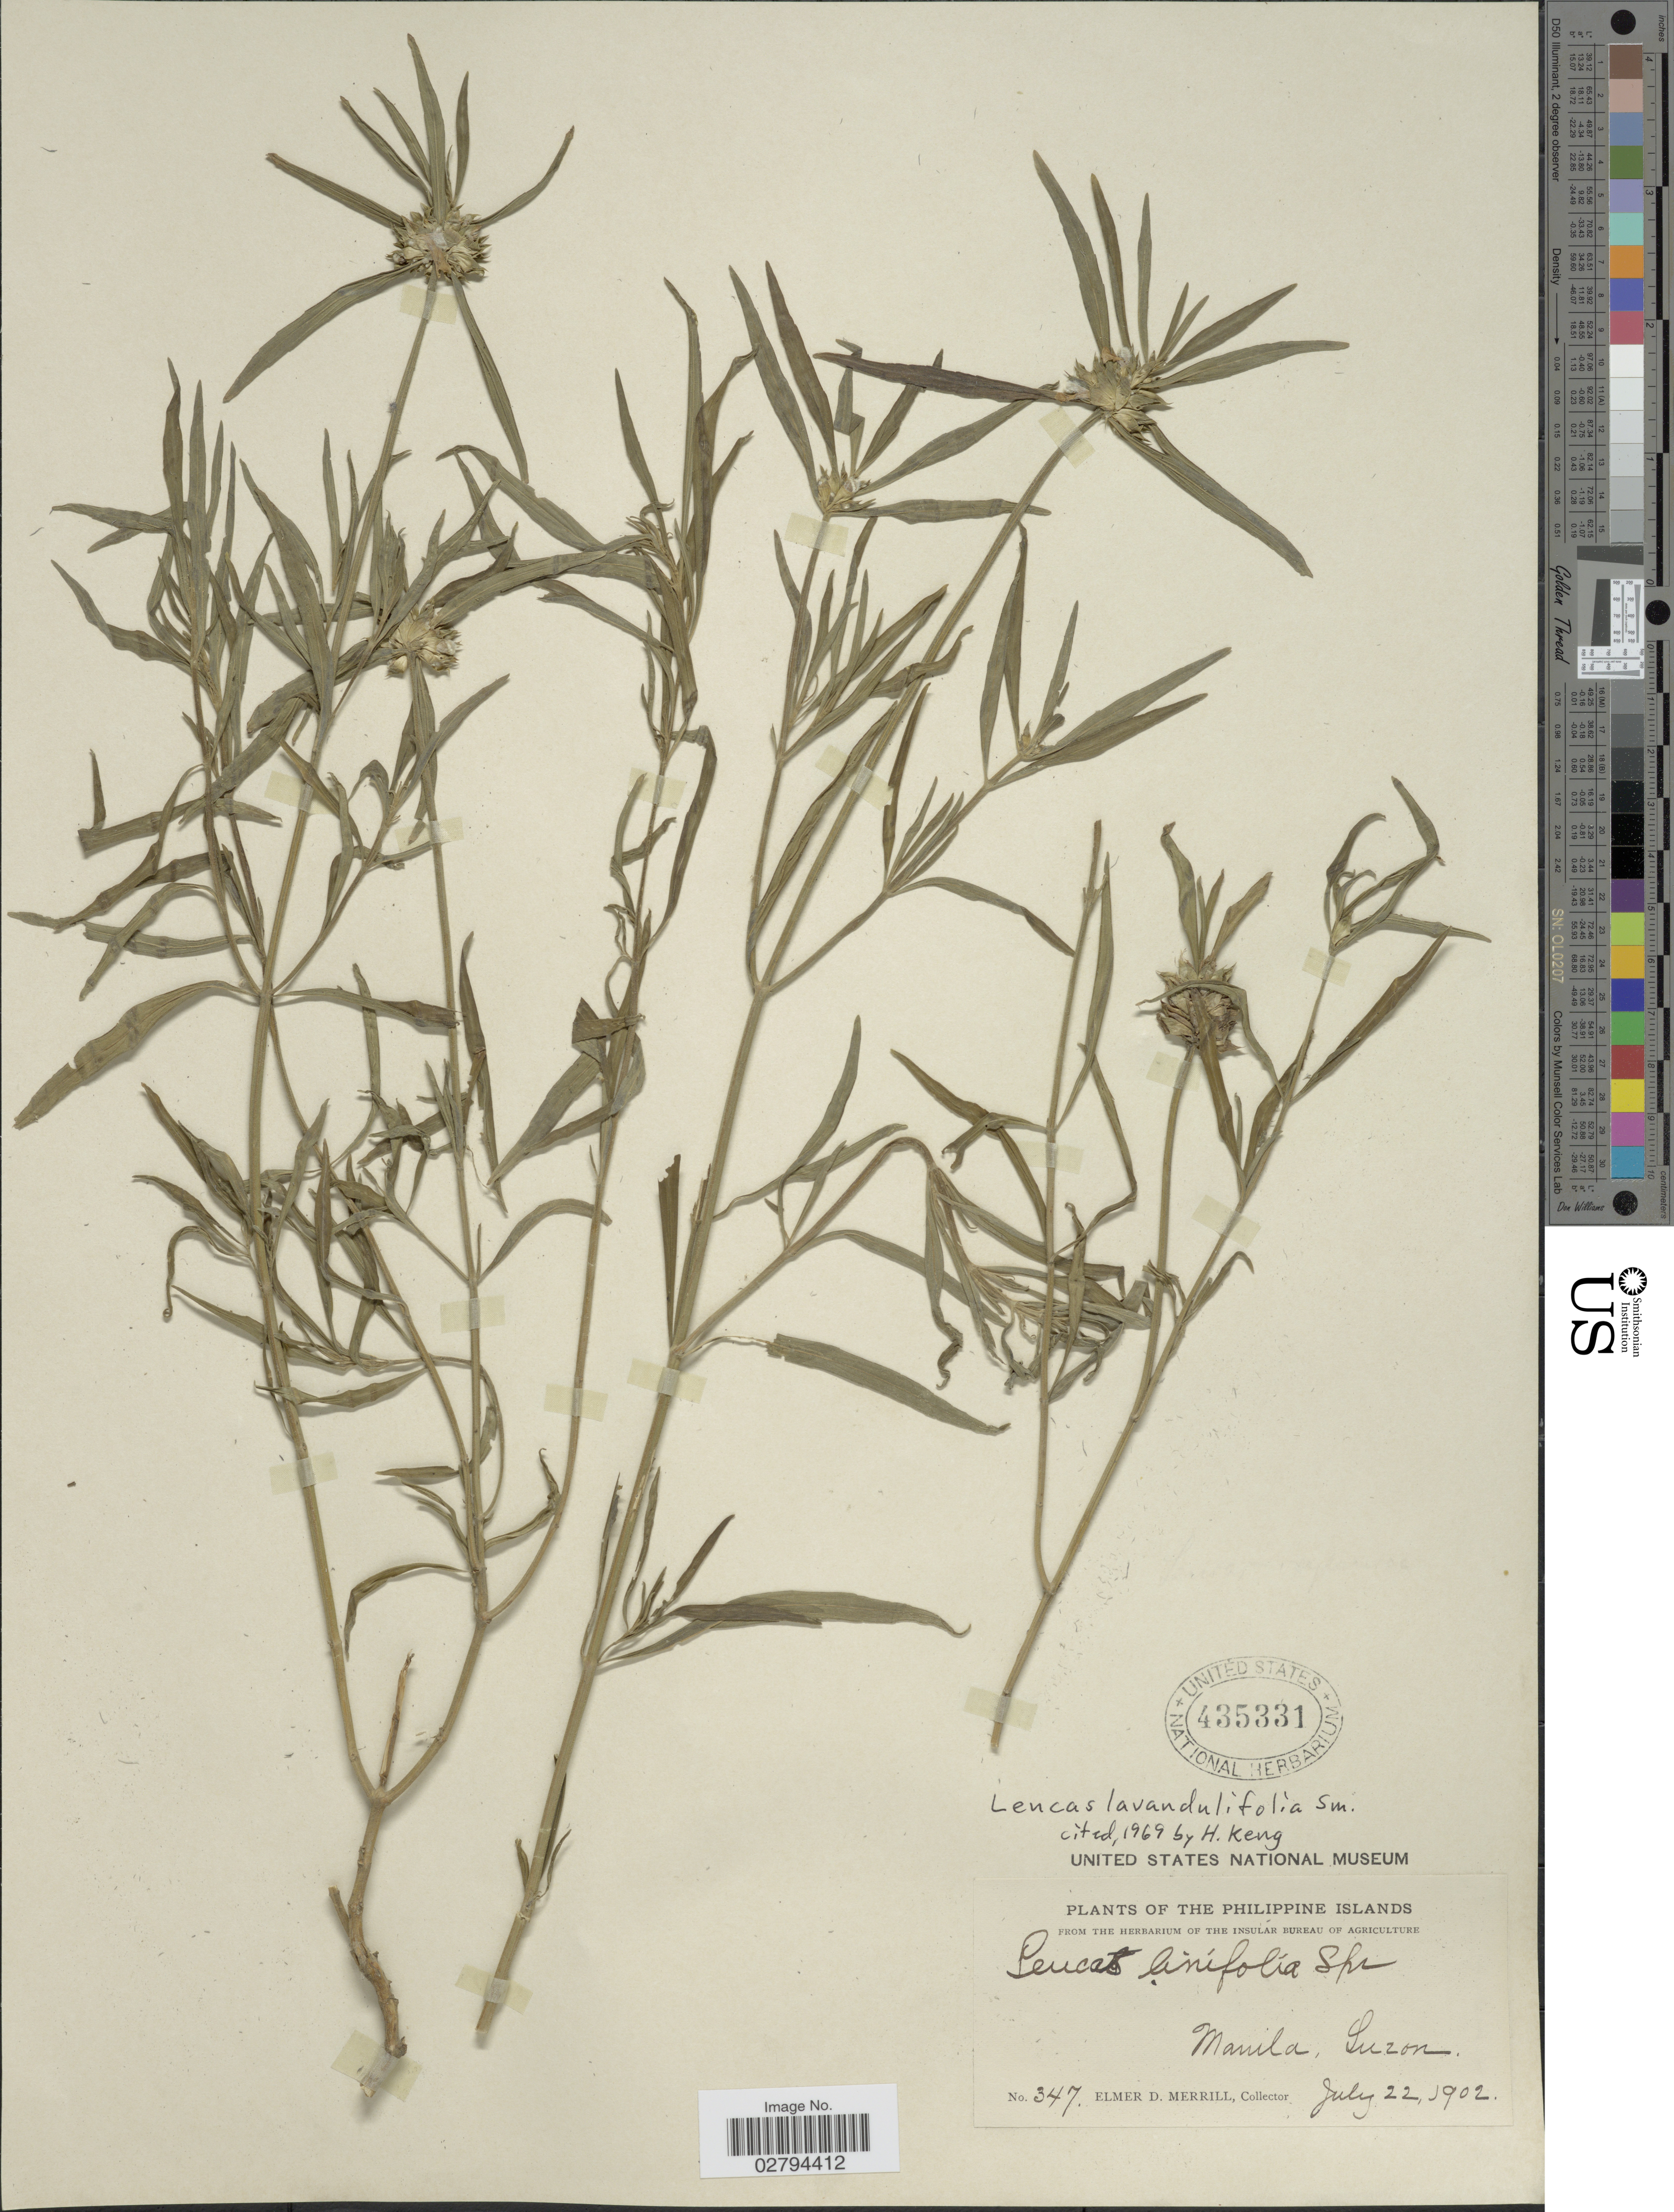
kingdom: Plantae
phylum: Tracheophyta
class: Magnoliopsida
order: Lamiales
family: Lamiaceae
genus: Leucas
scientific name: Leucas lavandulifolia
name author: Small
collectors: E. D. Merrill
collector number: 347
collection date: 1902-07-22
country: Philippines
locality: The Philippine Islands. Manila, Luzon.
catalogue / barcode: US 435331